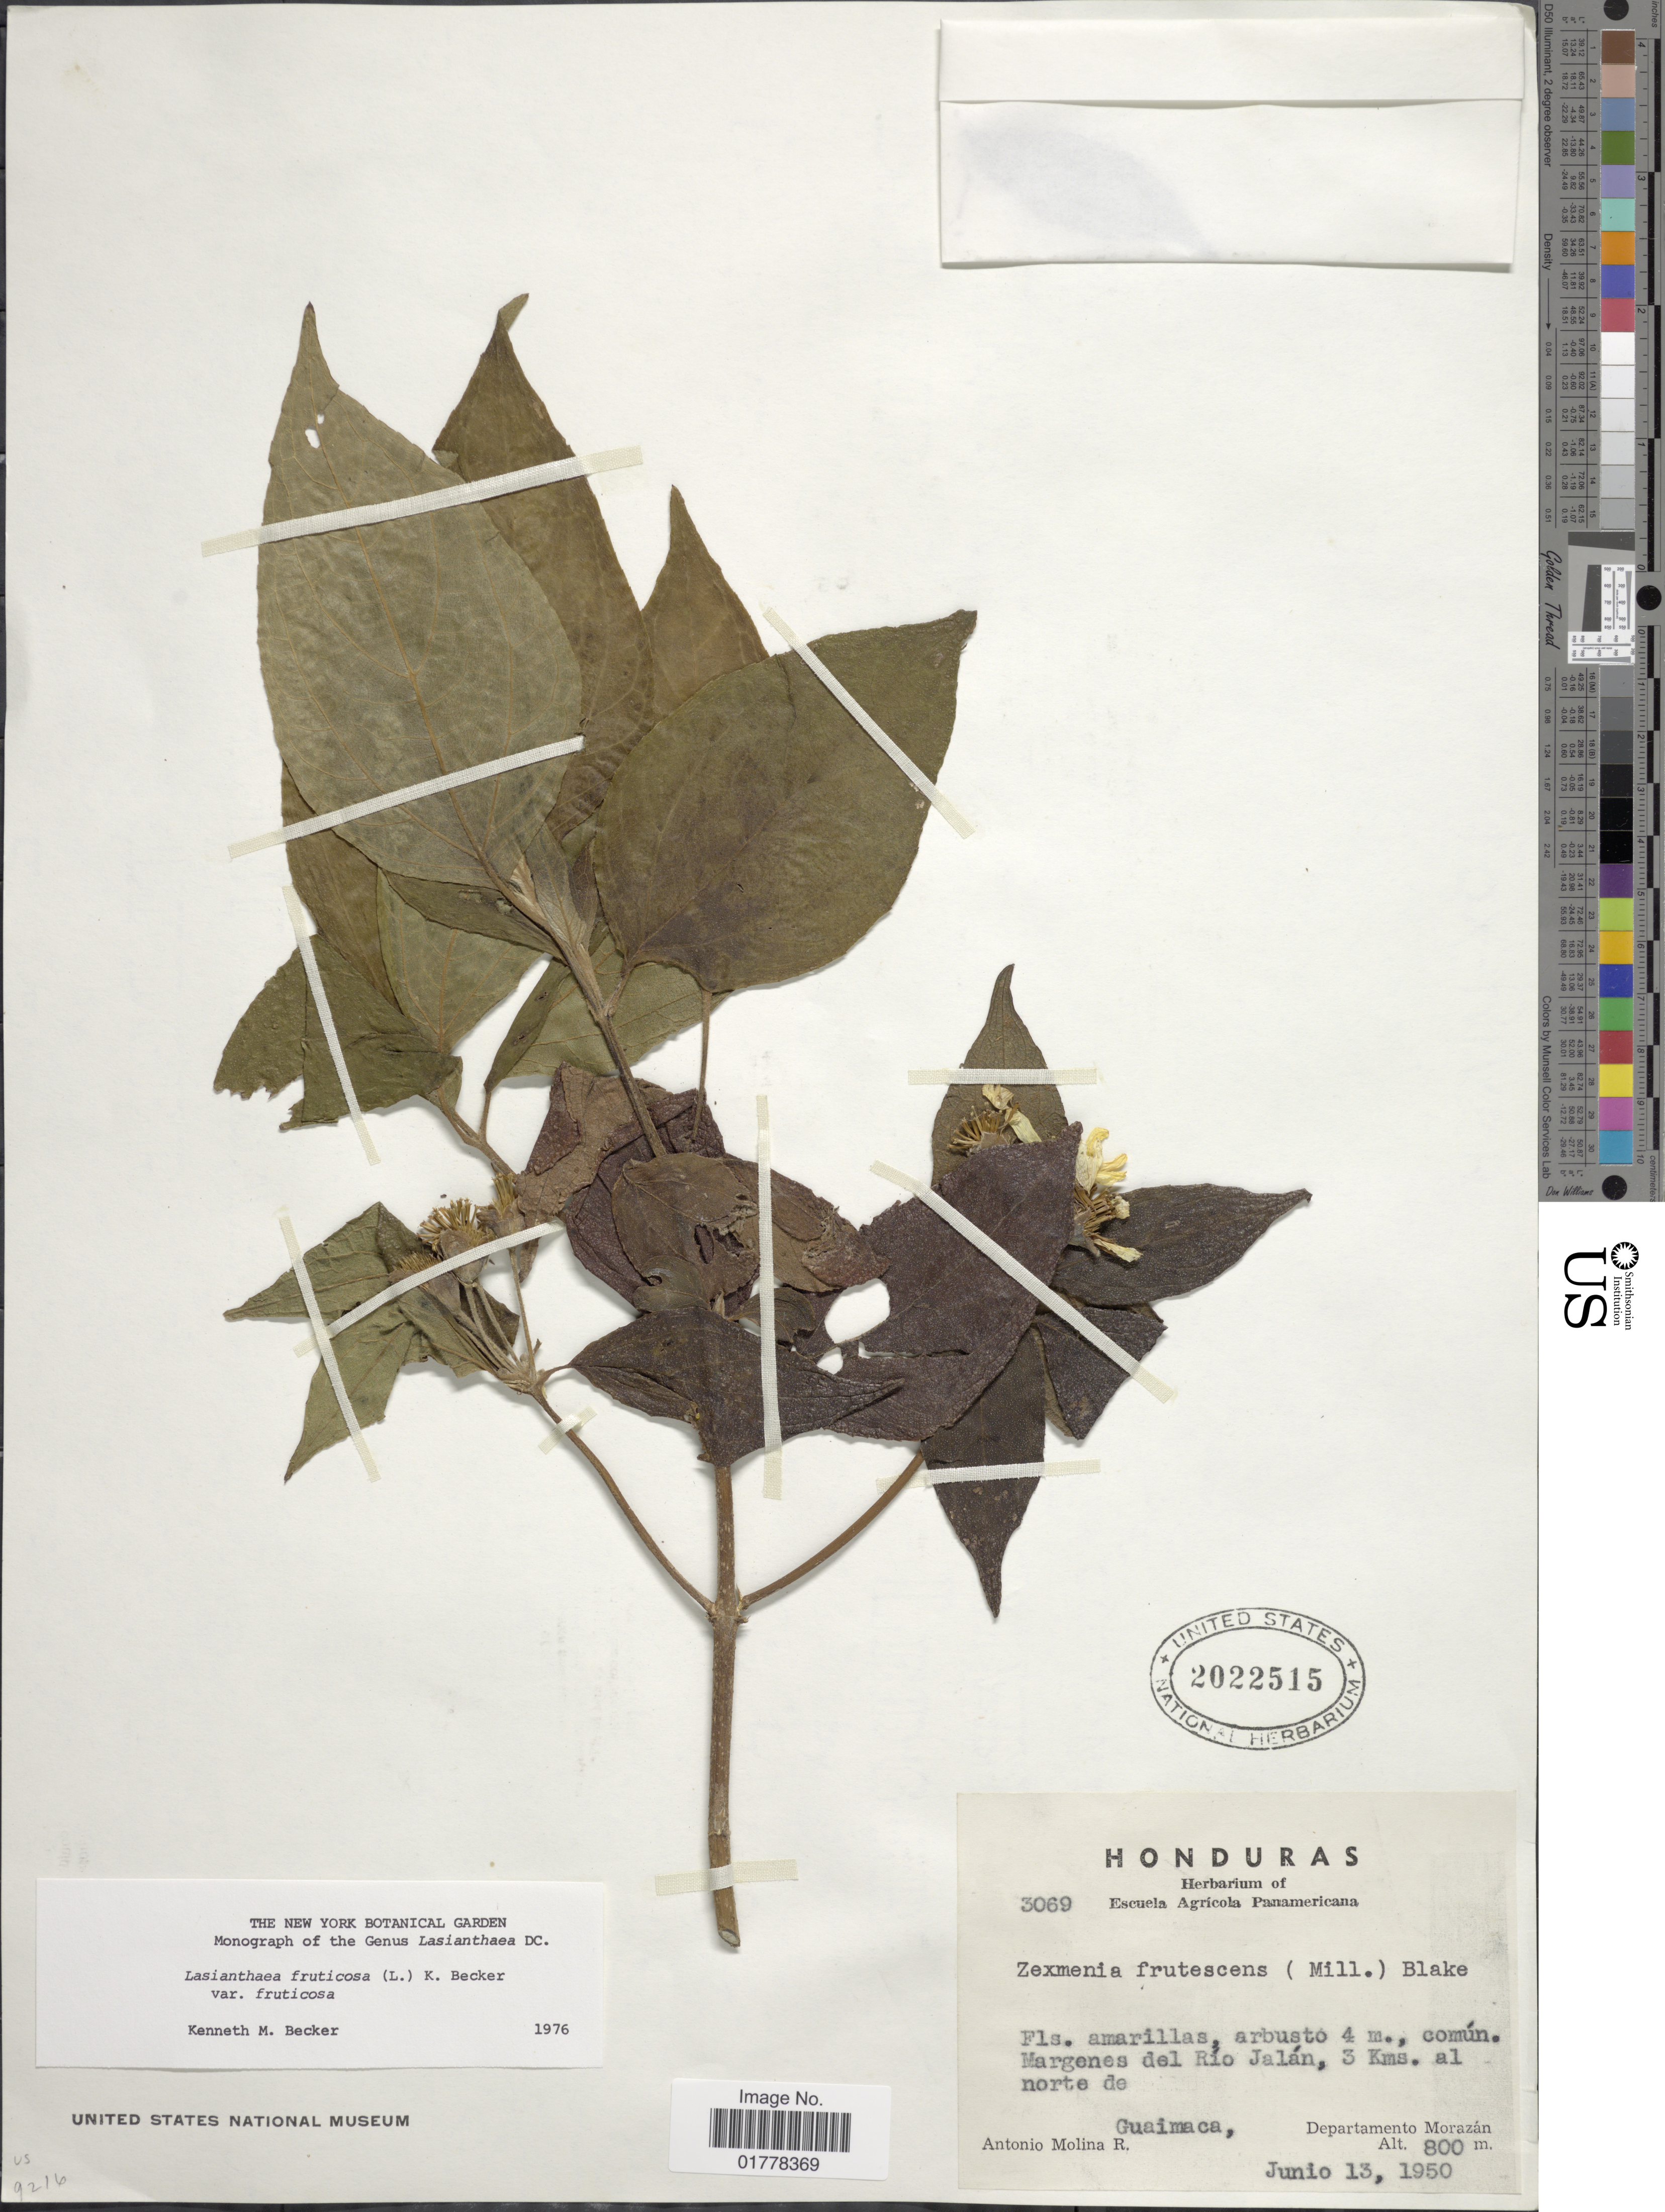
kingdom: Plantae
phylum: Tracheophyta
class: Magnoliopsida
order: Asterales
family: Asteraceae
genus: Lasianthaea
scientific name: Lasianthaea fruticosa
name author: (L.) K.M. Becker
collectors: A. Molina R.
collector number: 3069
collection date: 1950-06-13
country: Honduras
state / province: Fco. Morazán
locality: Margenes del Río Jalán, 3 Kms. al norte de Guaimaca, Departamento Morazán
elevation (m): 800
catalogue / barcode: US 2022515